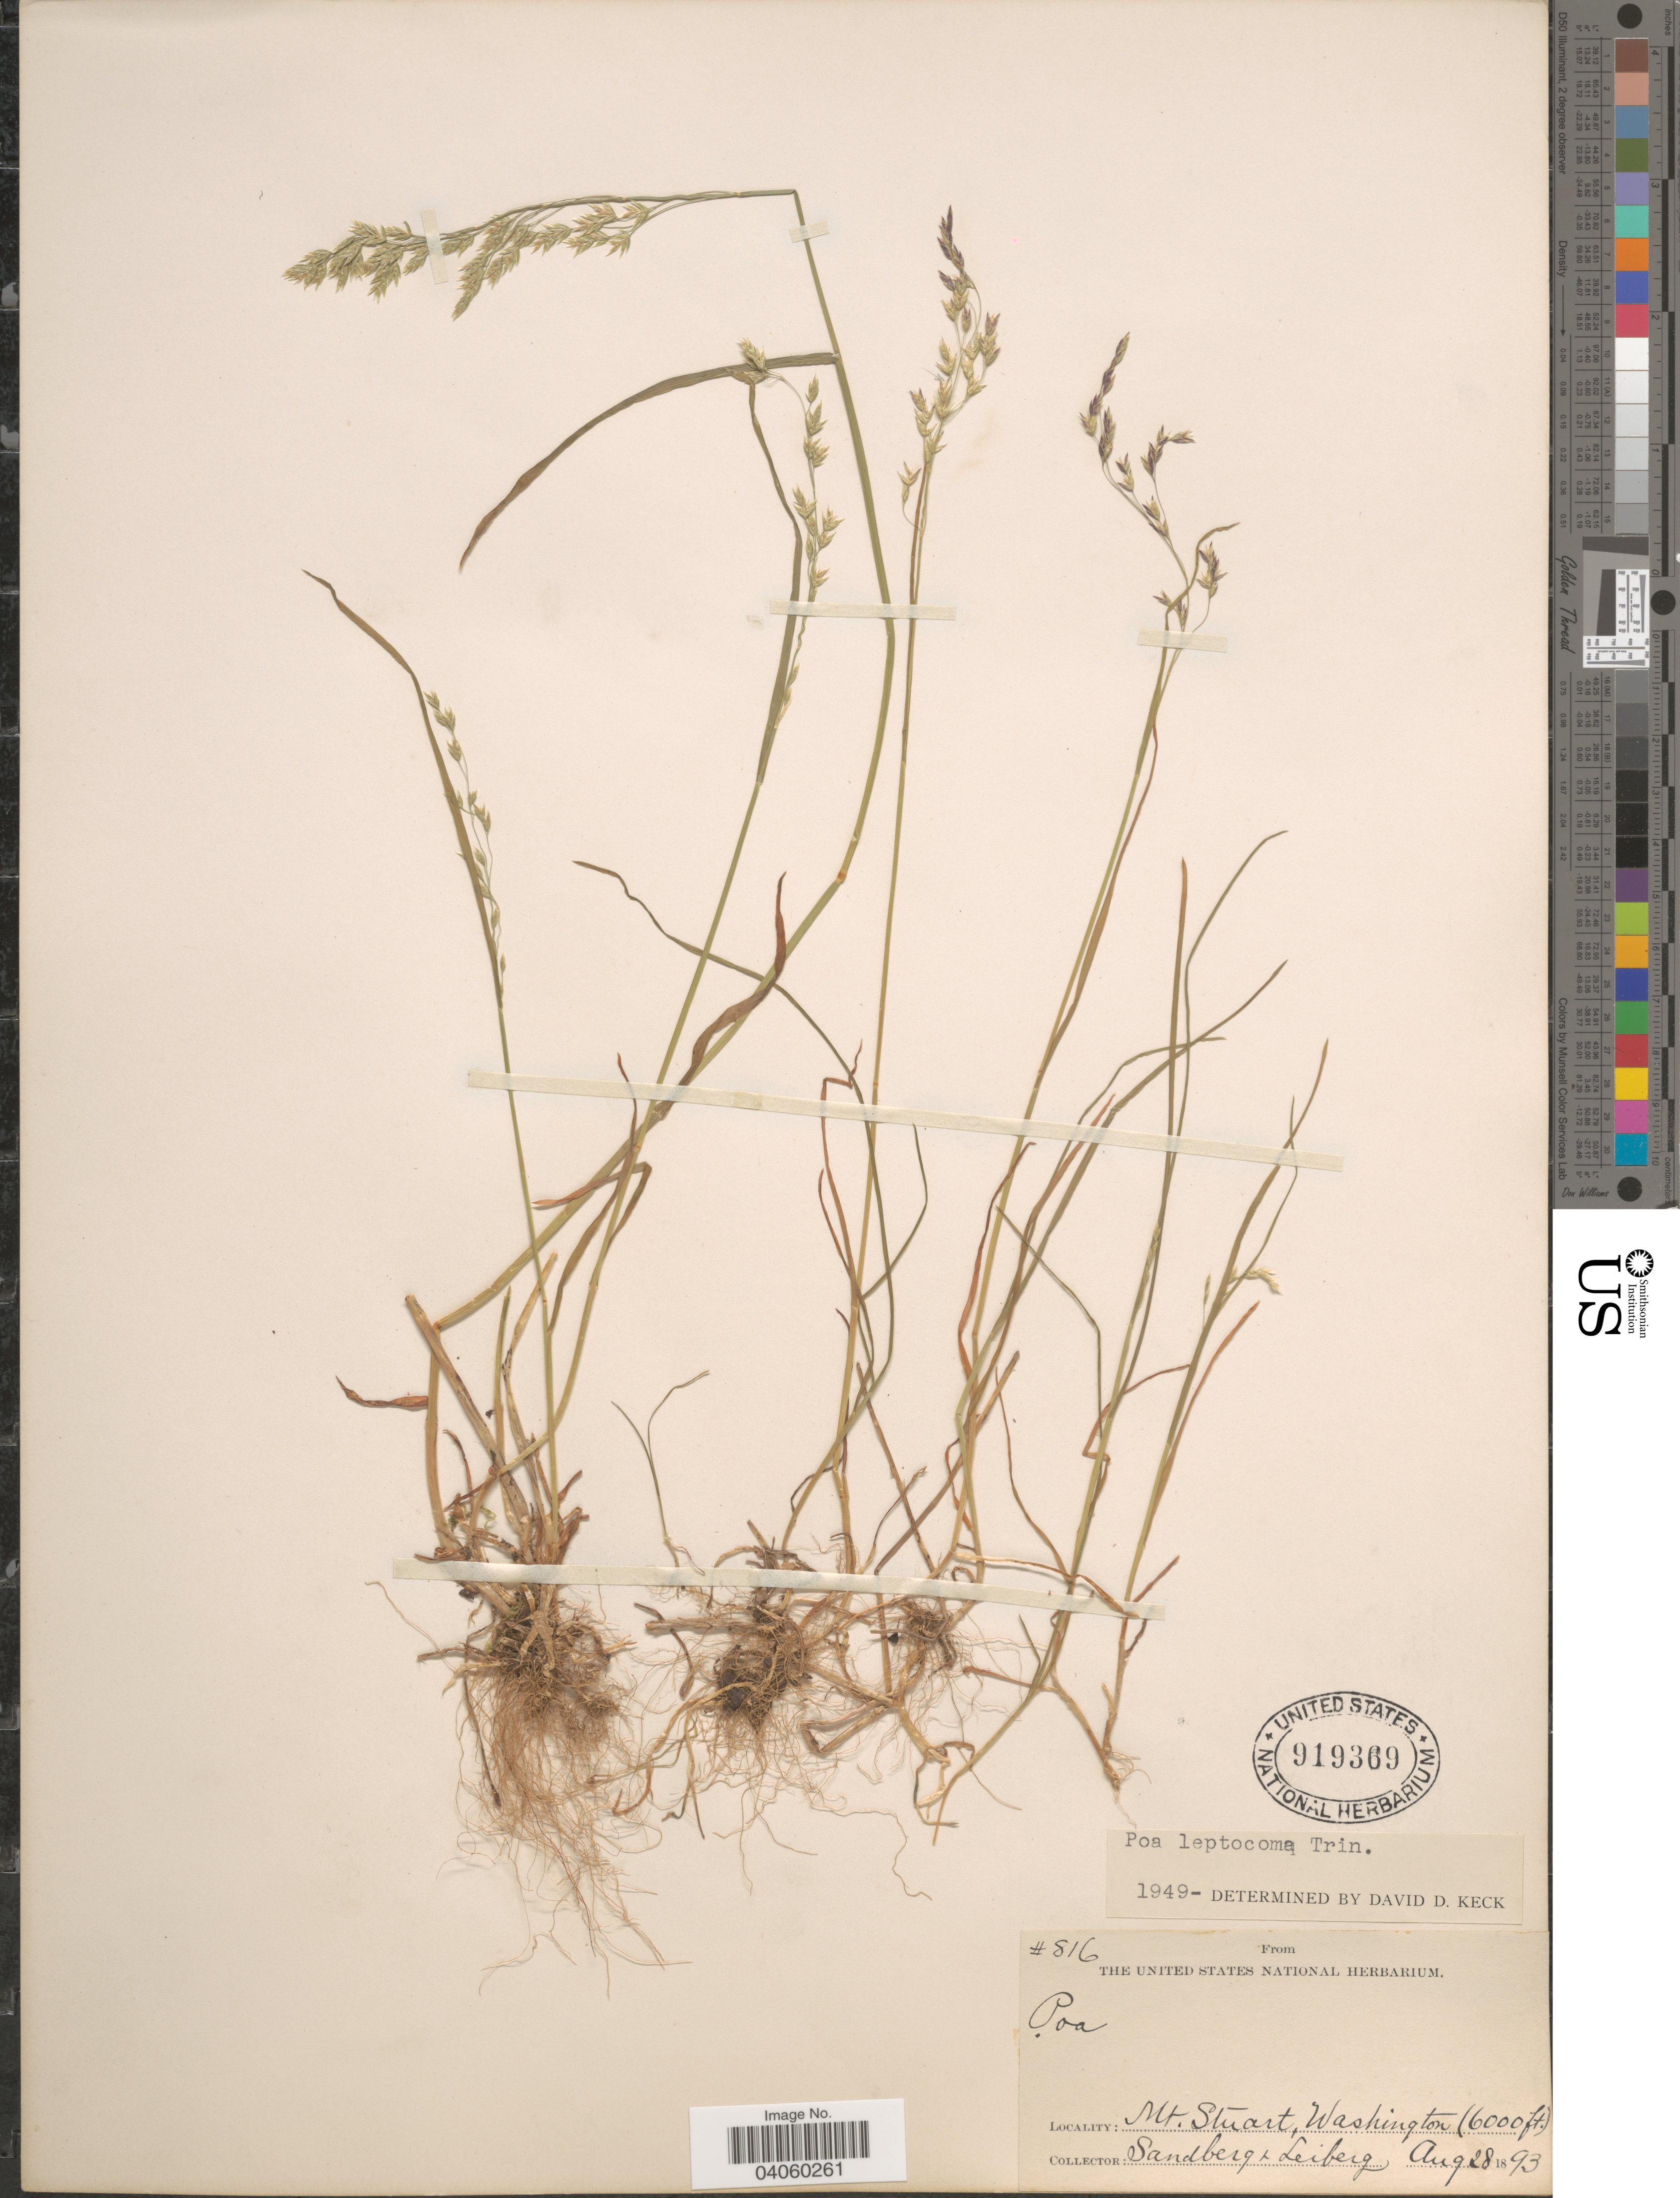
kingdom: Plantae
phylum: Tracheophyta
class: Liliopsida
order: Poales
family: Poaceae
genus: Poa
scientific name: Poa leptocoma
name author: Trin.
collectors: Sandberg & -. Leiberg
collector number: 816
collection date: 1893-08-28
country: United States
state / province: Washington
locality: Mt. Stuart.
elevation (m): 1829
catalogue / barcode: US 919369